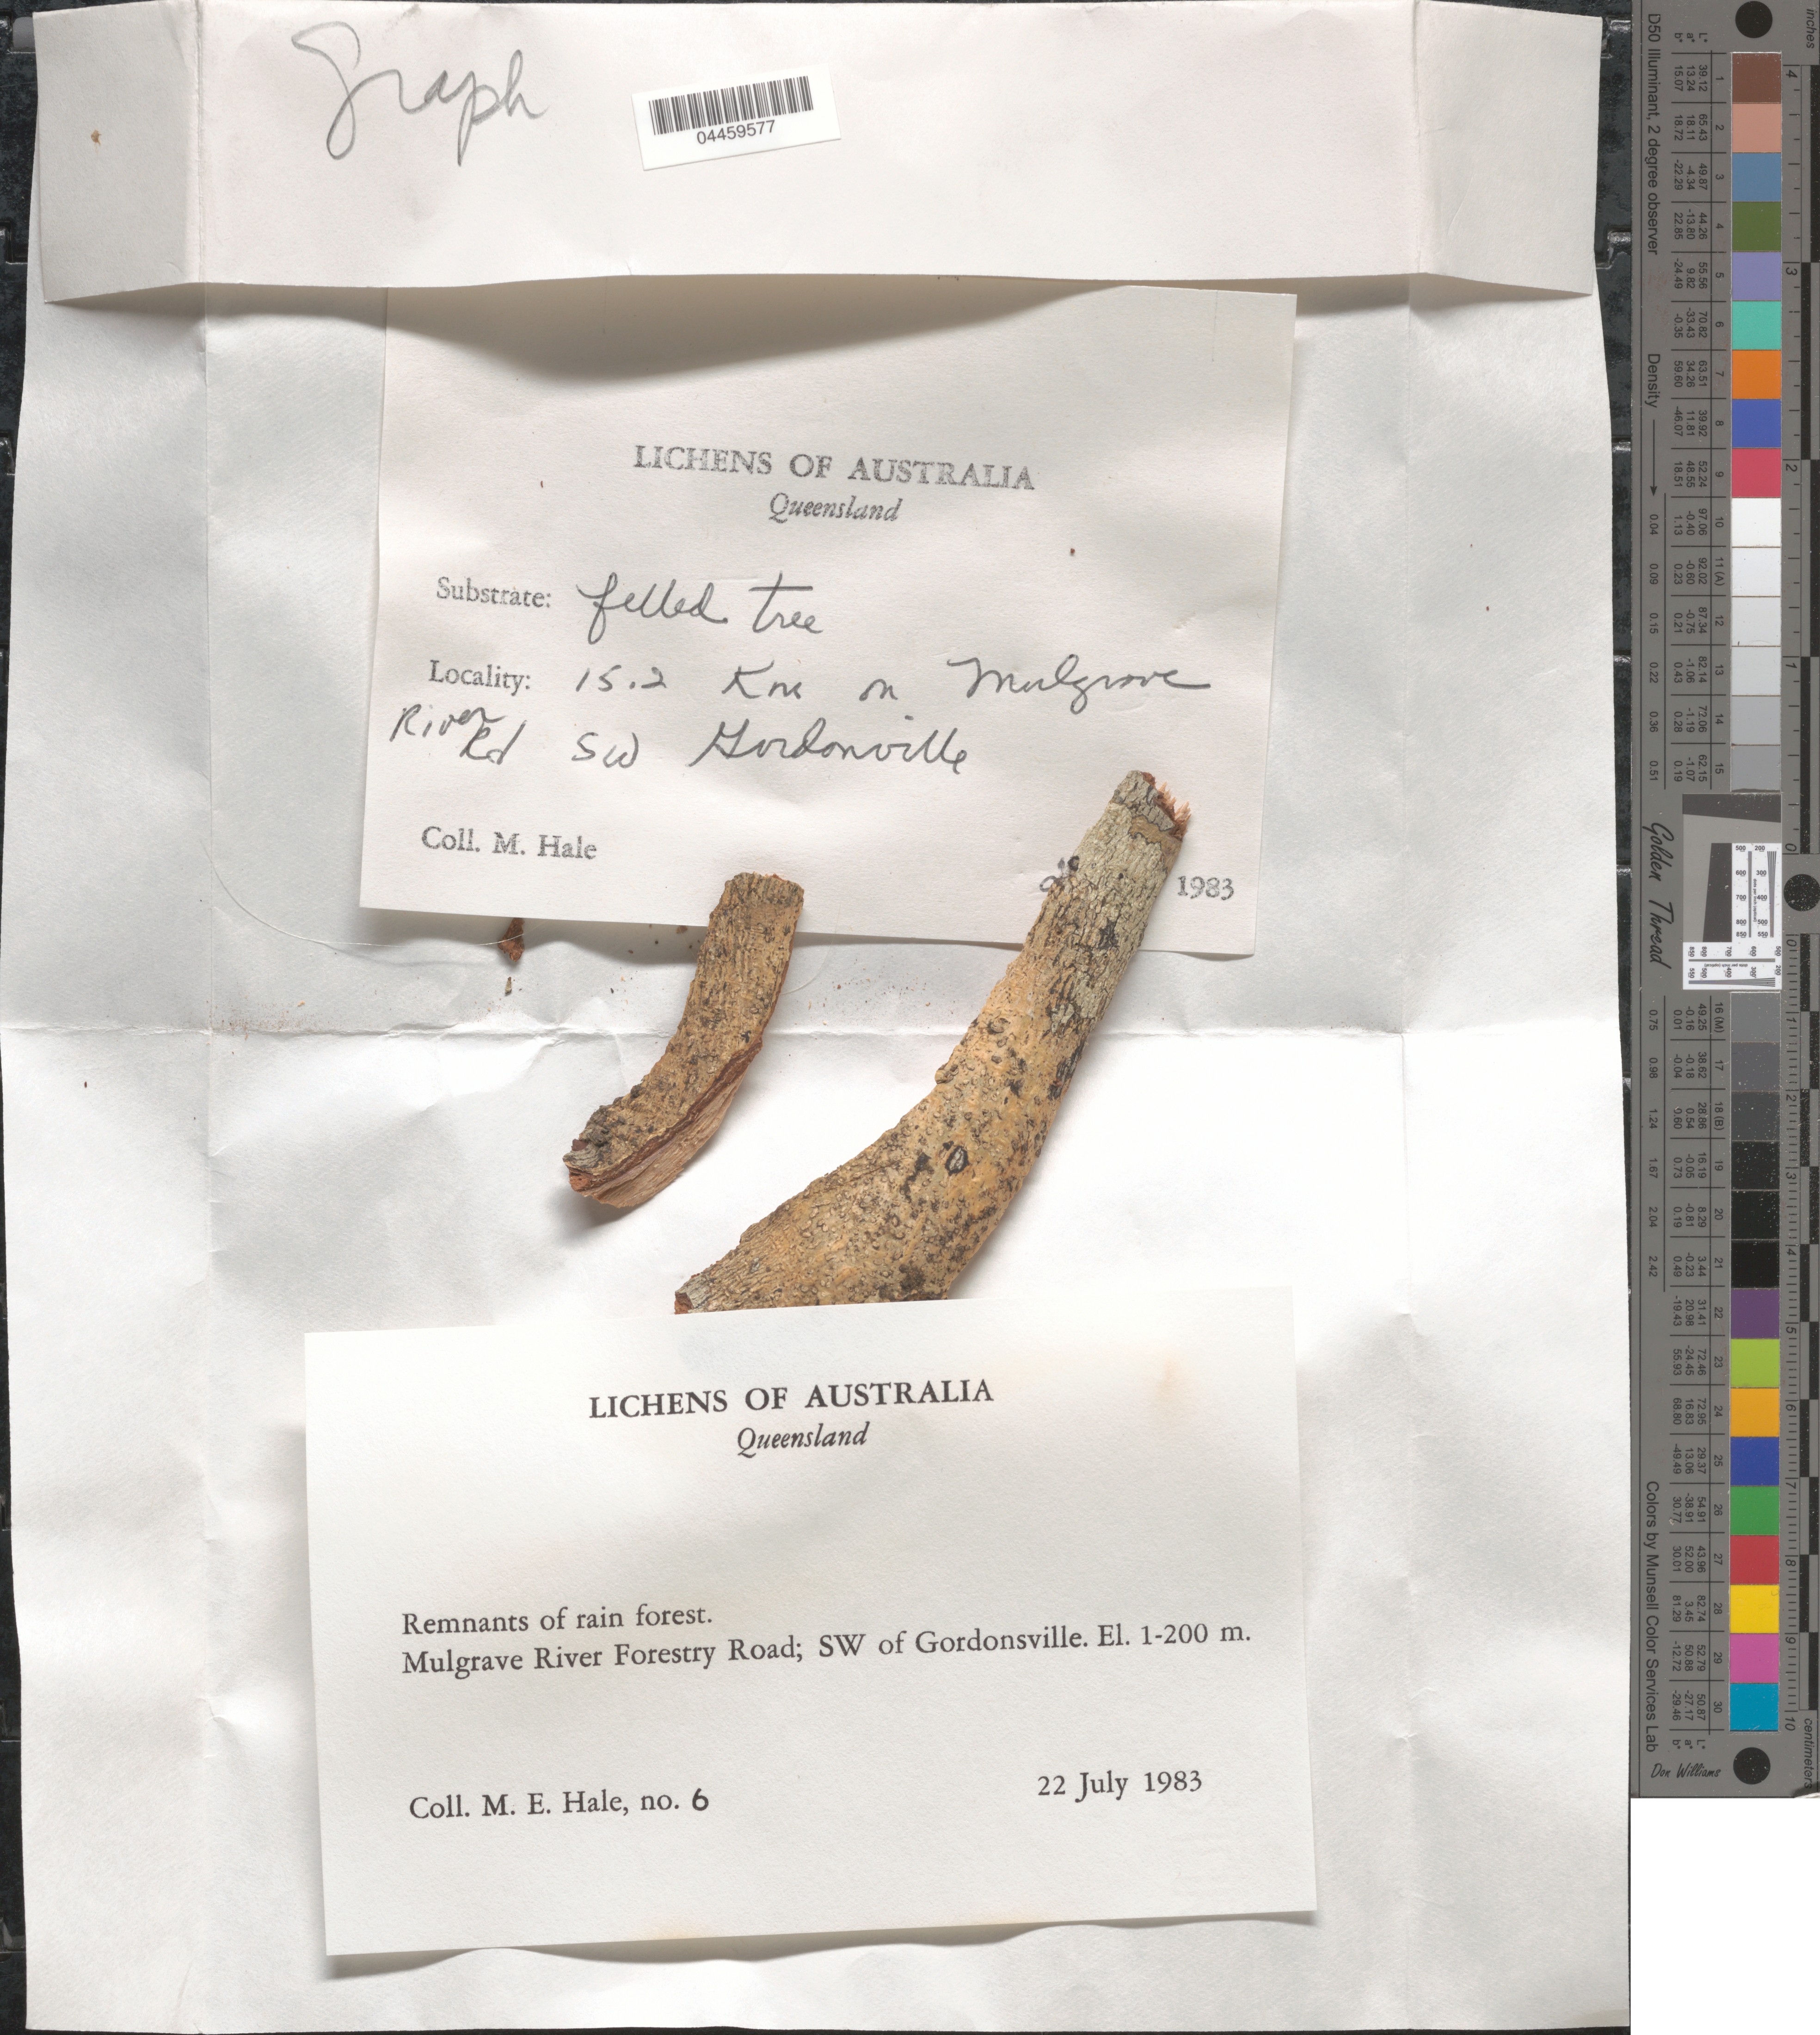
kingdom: Fungi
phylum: Ascomycota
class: Lecanoromycetes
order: Ostropales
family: Graphidaceae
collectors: M. Hale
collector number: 6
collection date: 1983-07-22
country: Australia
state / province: Queensland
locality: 15.2 km on Mulgrave River Forestry Road; SW of Gordonsville.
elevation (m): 1